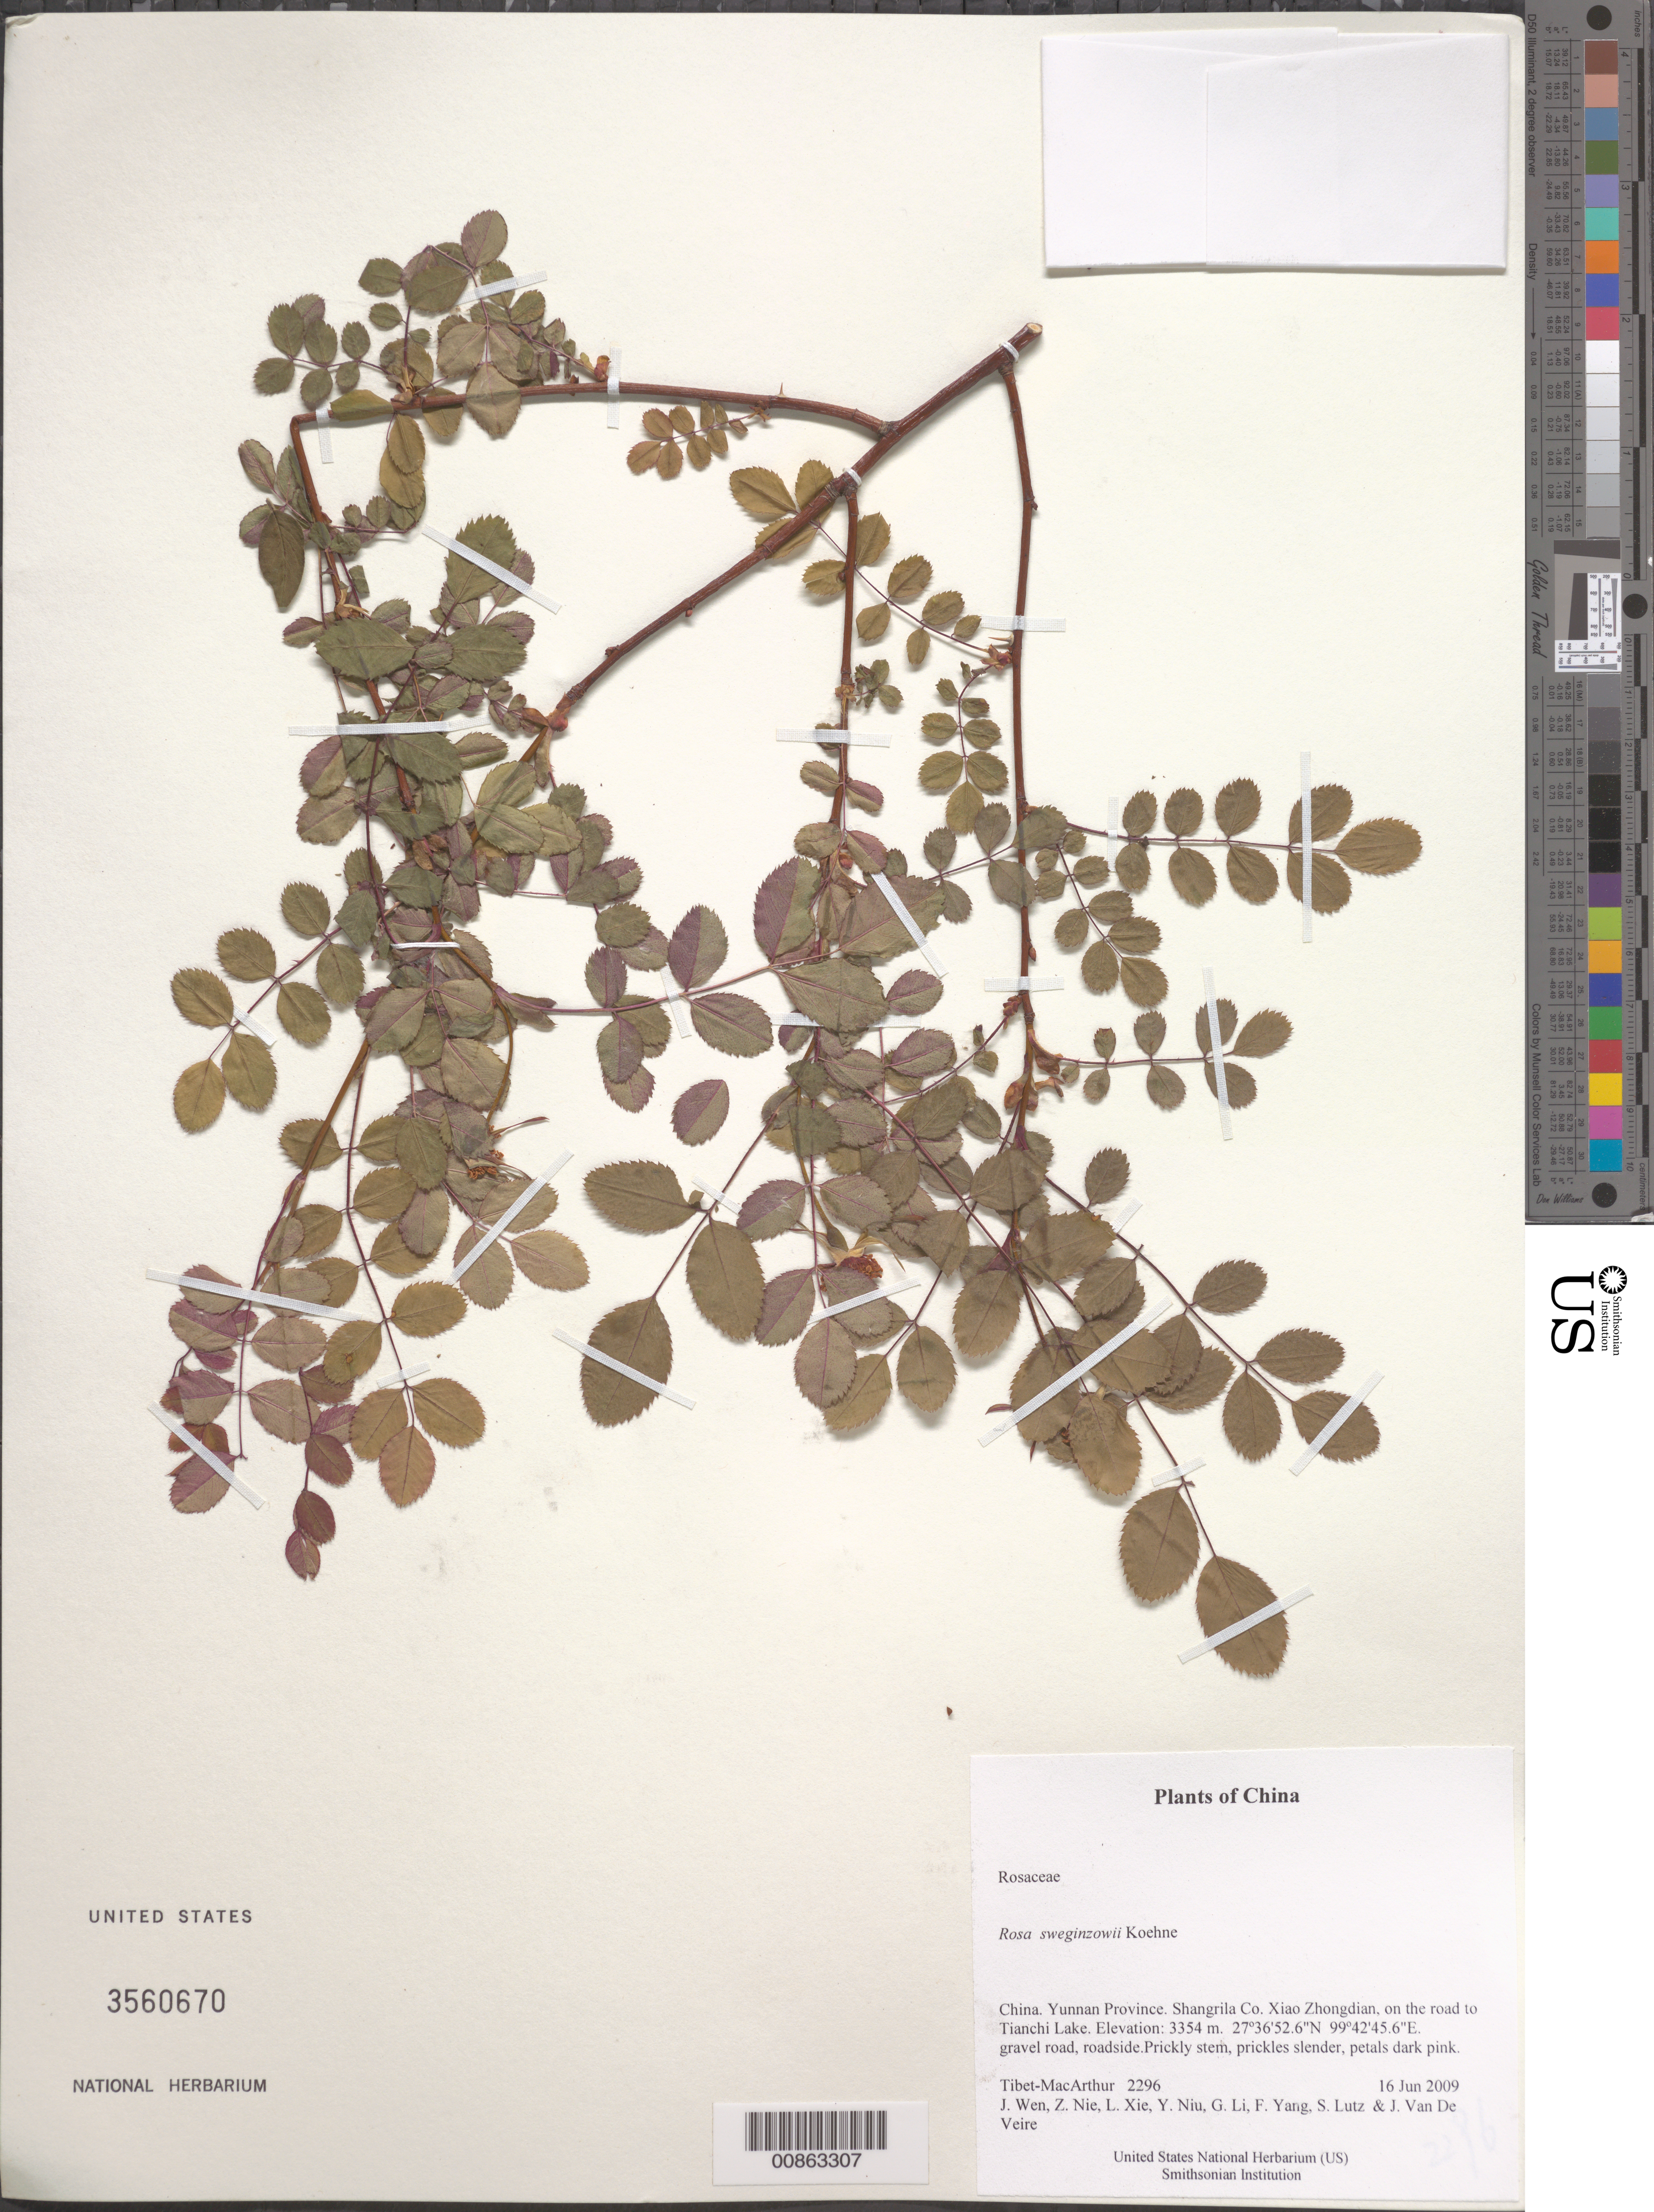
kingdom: Plantae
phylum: Tracheophyta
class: Magnoliopsida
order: Rosales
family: Rosaceae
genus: Rosa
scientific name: Rosa sweginzowii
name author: Koehne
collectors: Tibet-MacArthur, J. Wen, Z. Nie, L. Xie & et al.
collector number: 2296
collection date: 2009-06-16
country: China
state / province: Yunnan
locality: Shangrila Co. Xiao Zhongdian, on the road to Tianchi Lake.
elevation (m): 3354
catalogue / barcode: US 3560670